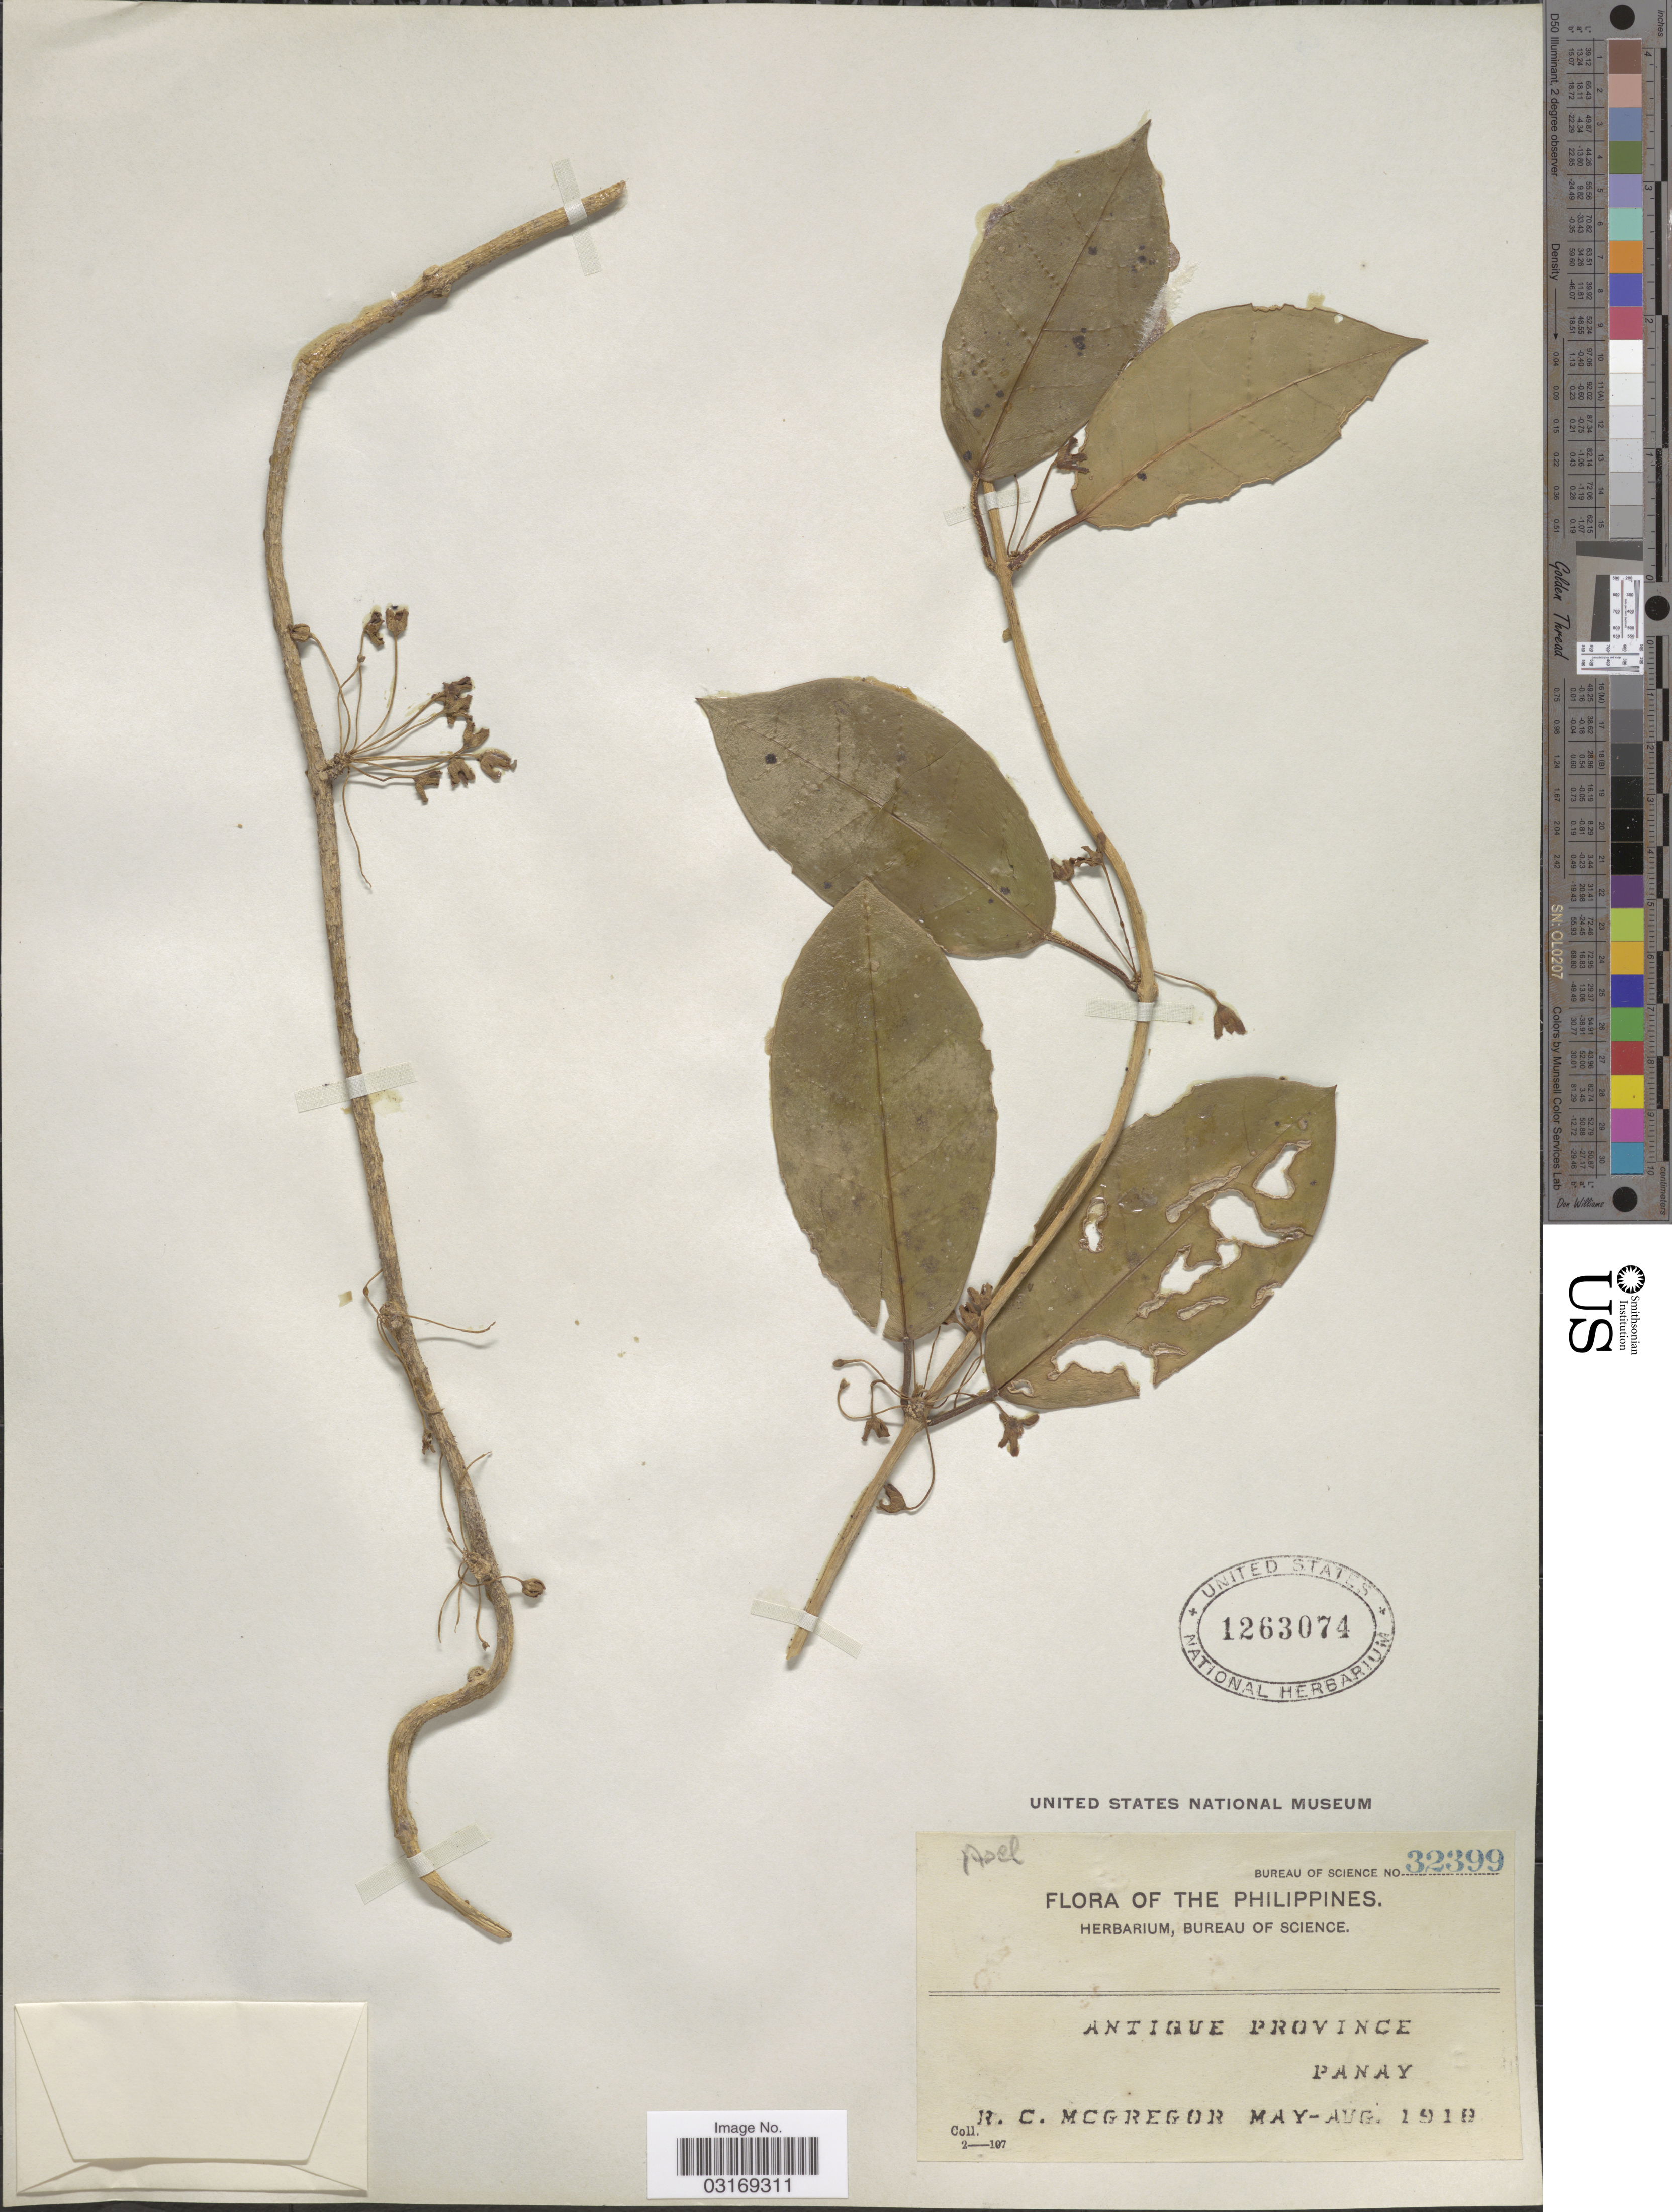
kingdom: Plantae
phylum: Tracheophyta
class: Magnoliopsida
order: Gentianales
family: Apocynaceae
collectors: R. C. McGregor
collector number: Bureau of Science 32399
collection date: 1918-05/1918-08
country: Philippines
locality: Antique Province Panay.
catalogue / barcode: US 1263074